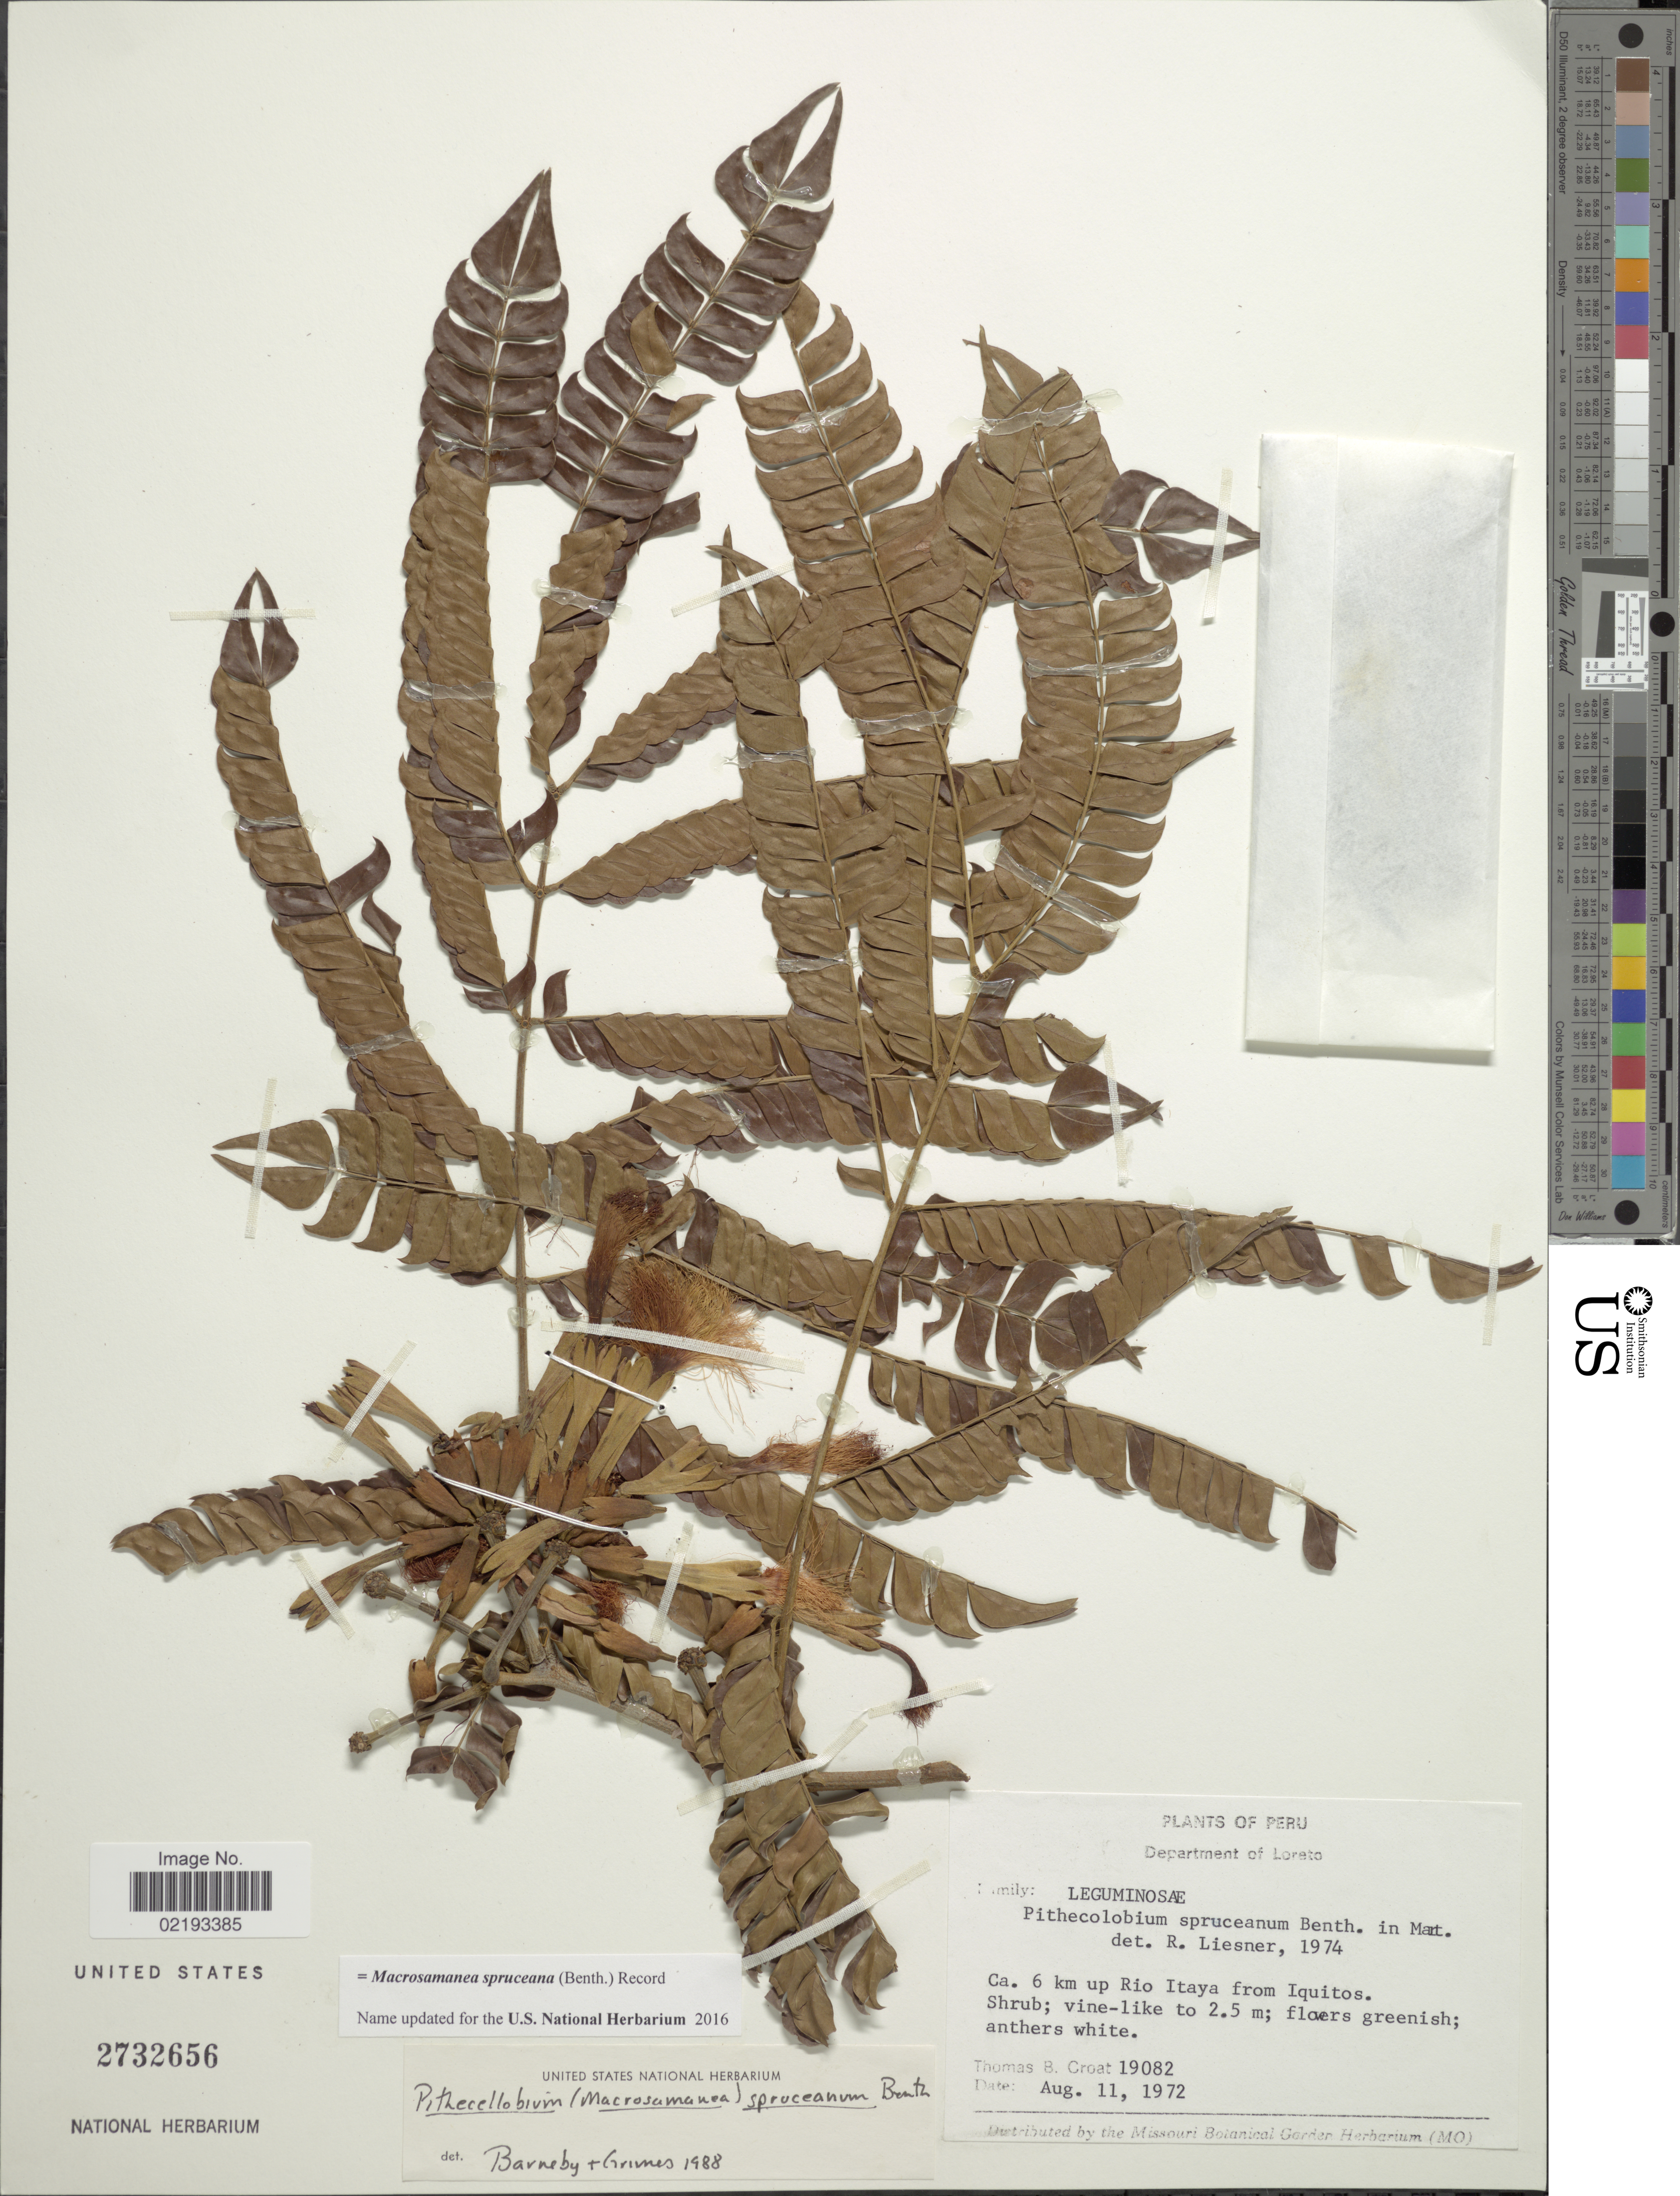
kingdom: Plantae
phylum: Tracheophyta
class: Magnoliopsida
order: Fabales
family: Fabaceae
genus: Macrosamanea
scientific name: Macrosamanea spruceana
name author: (Benth.) Killip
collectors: T. B. Croat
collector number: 19082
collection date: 1972-08-11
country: Peru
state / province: Loreto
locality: Department of Loreto, Ca. 6 km up Rio Itaya from Iquitos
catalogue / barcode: US 2732656